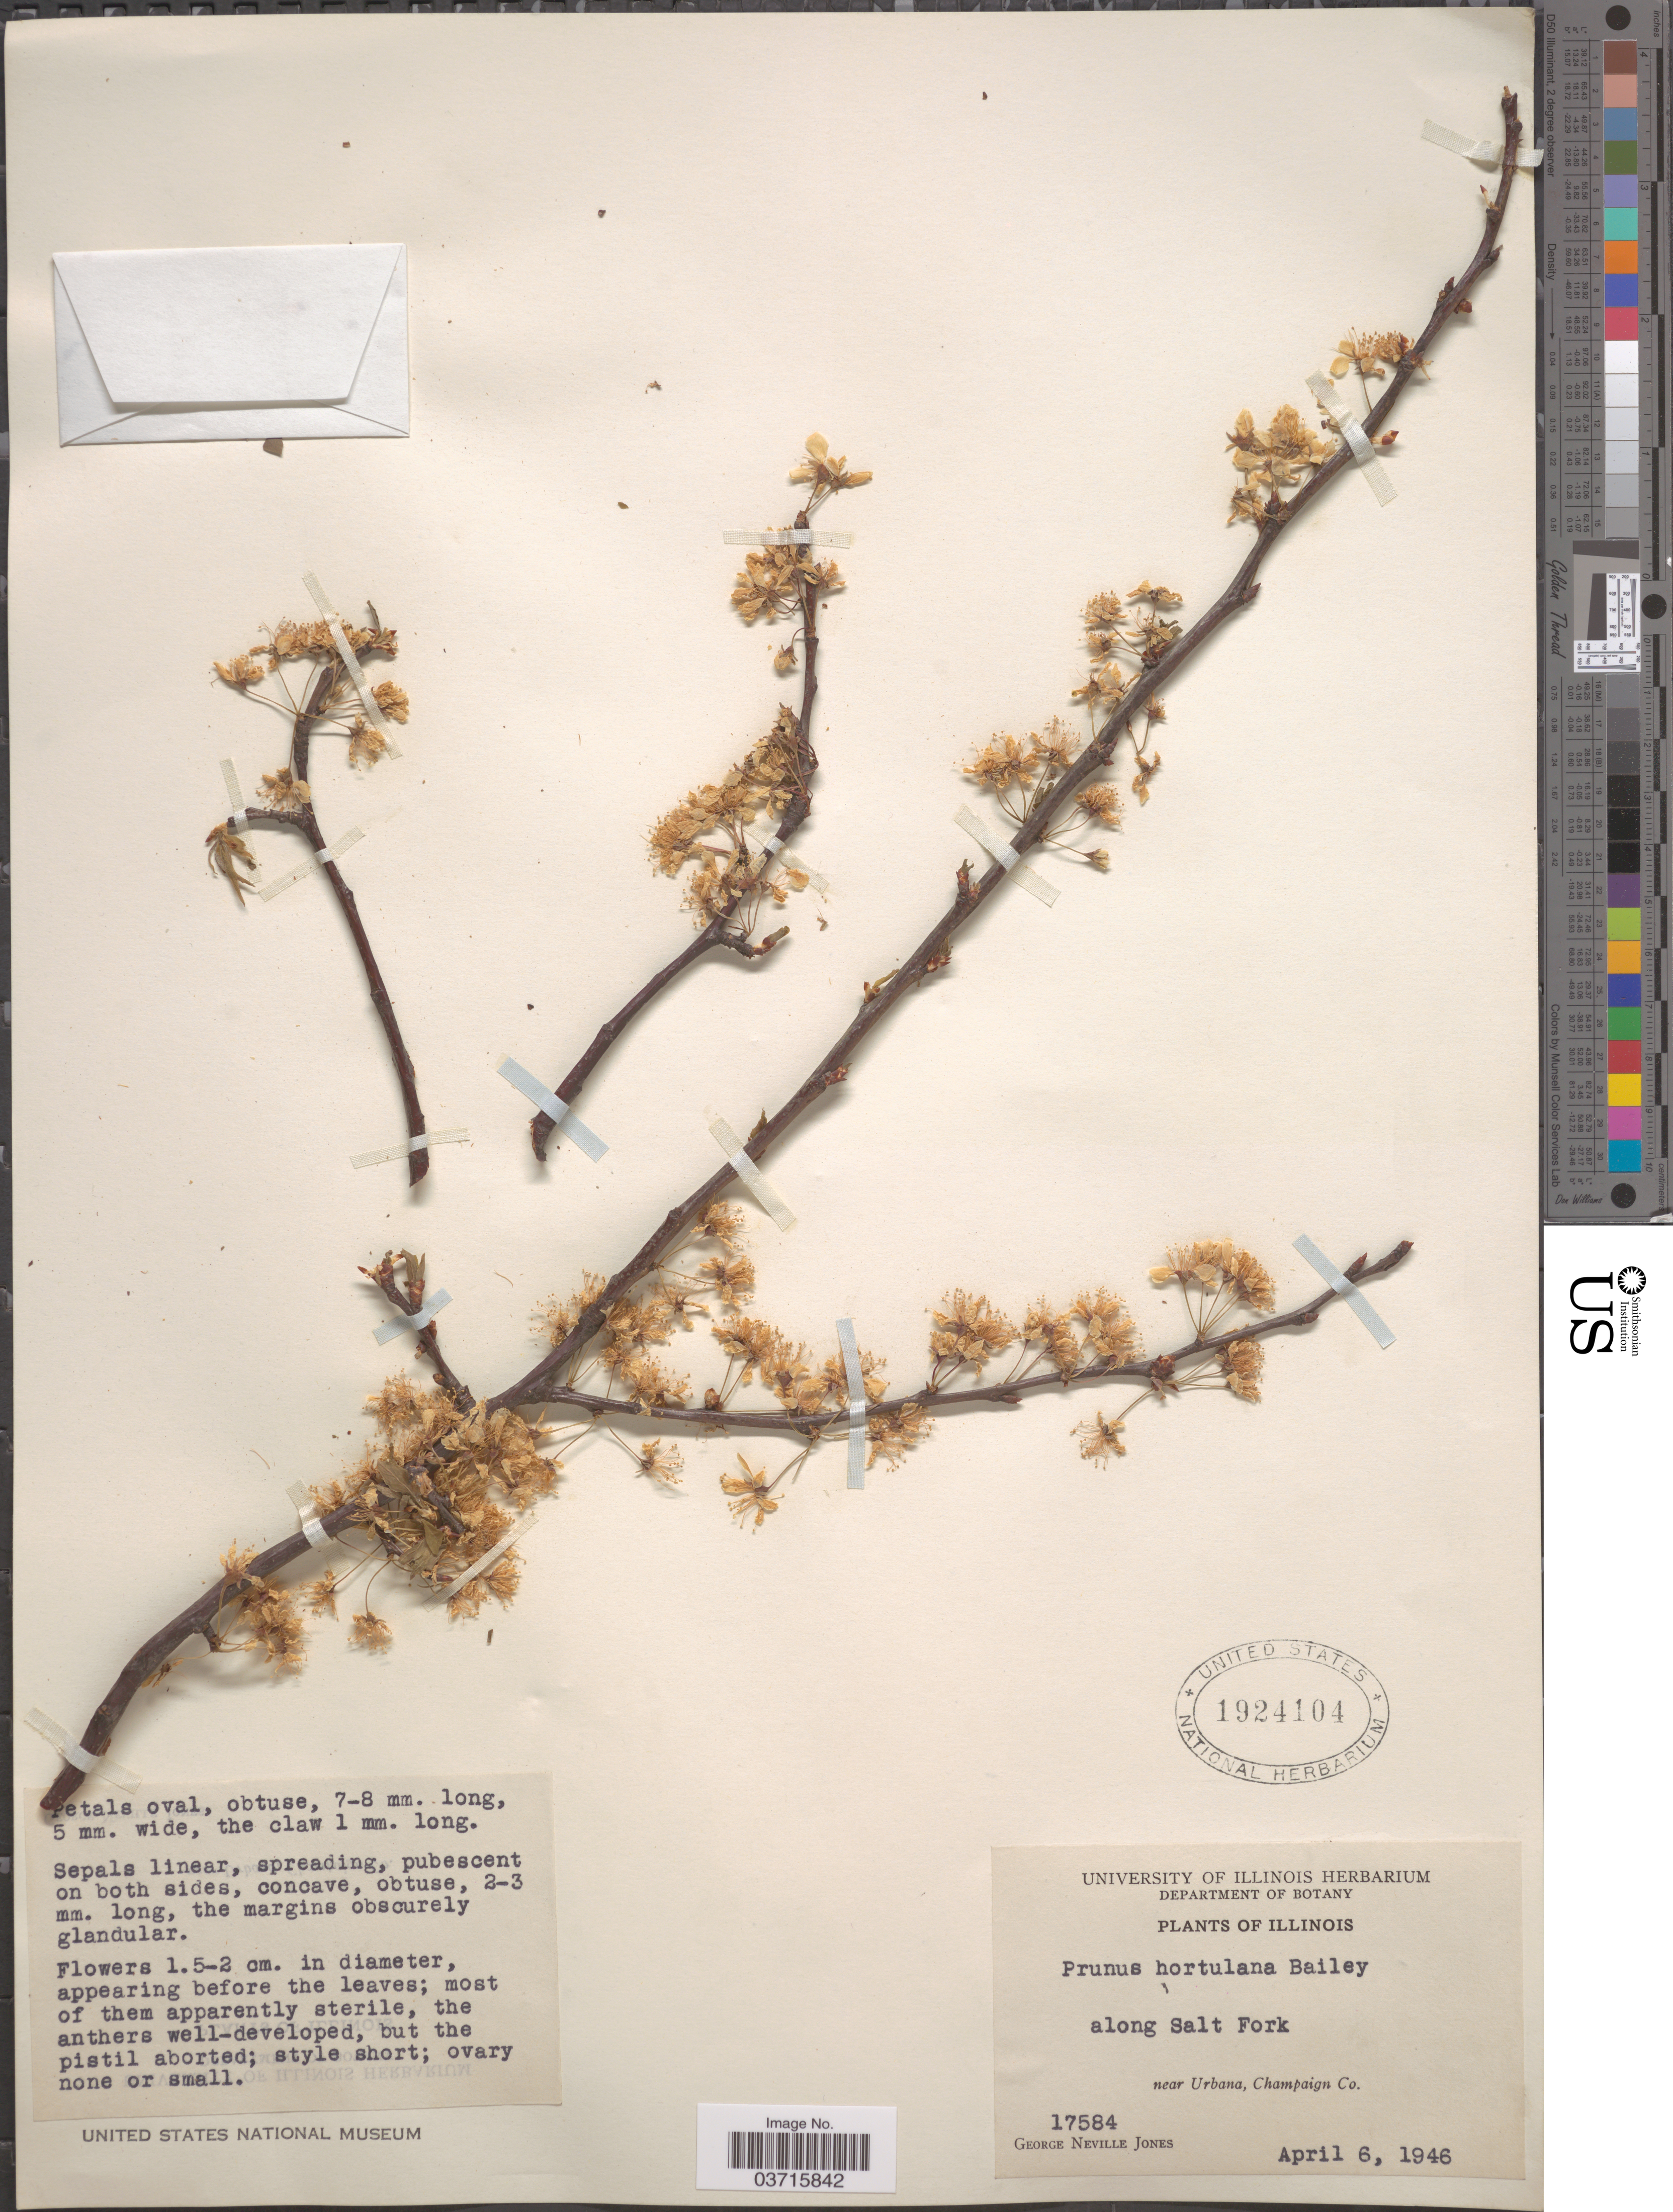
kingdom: Plantae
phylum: Tracheophyta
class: Magnoliopsida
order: Rosales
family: Rosaceae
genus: Prunus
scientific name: Prunus hortulana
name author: L.H. Bailey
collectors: G. N. Jones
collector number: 17584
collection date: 1946-04-06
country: United States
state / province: Illinois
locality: Along Salt Fork, near Urbana, Champaign Co.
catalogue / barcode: US 1924104